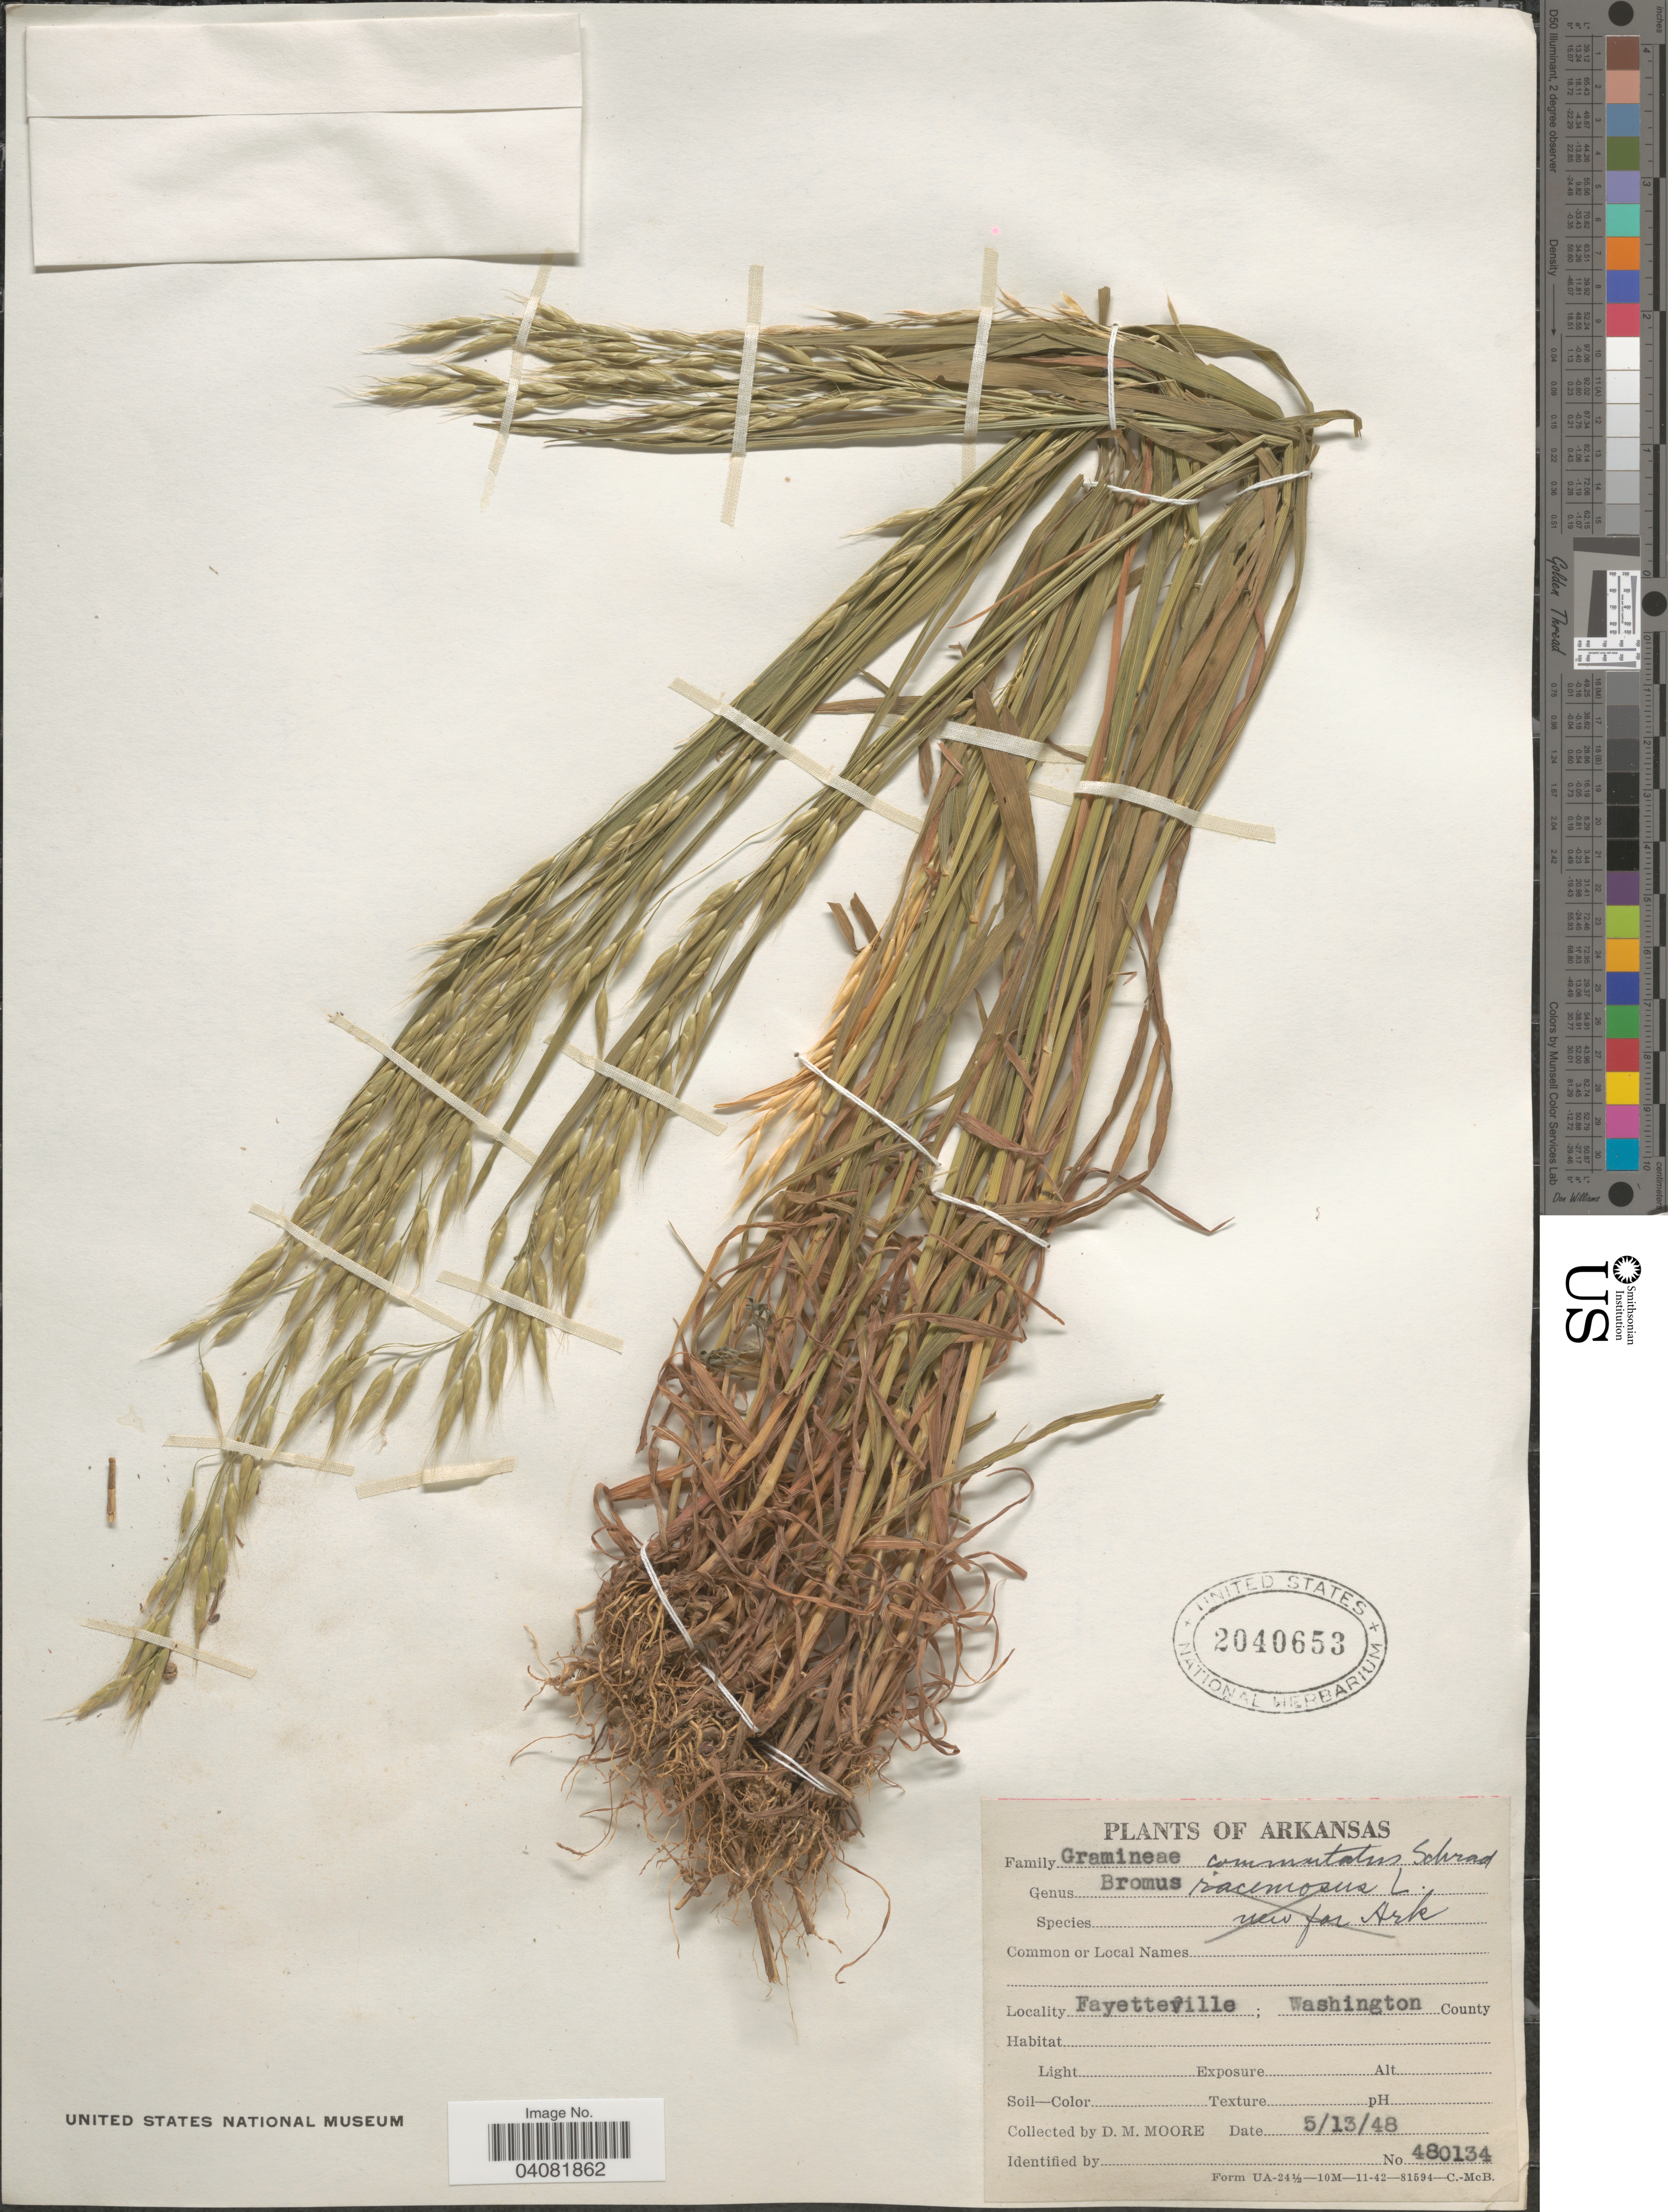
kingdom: Plantae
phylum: Tracheophyta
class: Liliopsida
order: Poales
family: Poaceae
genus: Bromus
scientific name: Bromus commutatus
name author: Schrad.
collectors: D. Moore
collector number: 480134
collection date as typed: Transcribed d/m/y: 13/5/48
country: United States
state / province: Arkansas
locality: Fayetteville; Washington County.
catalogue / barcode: US 2040653